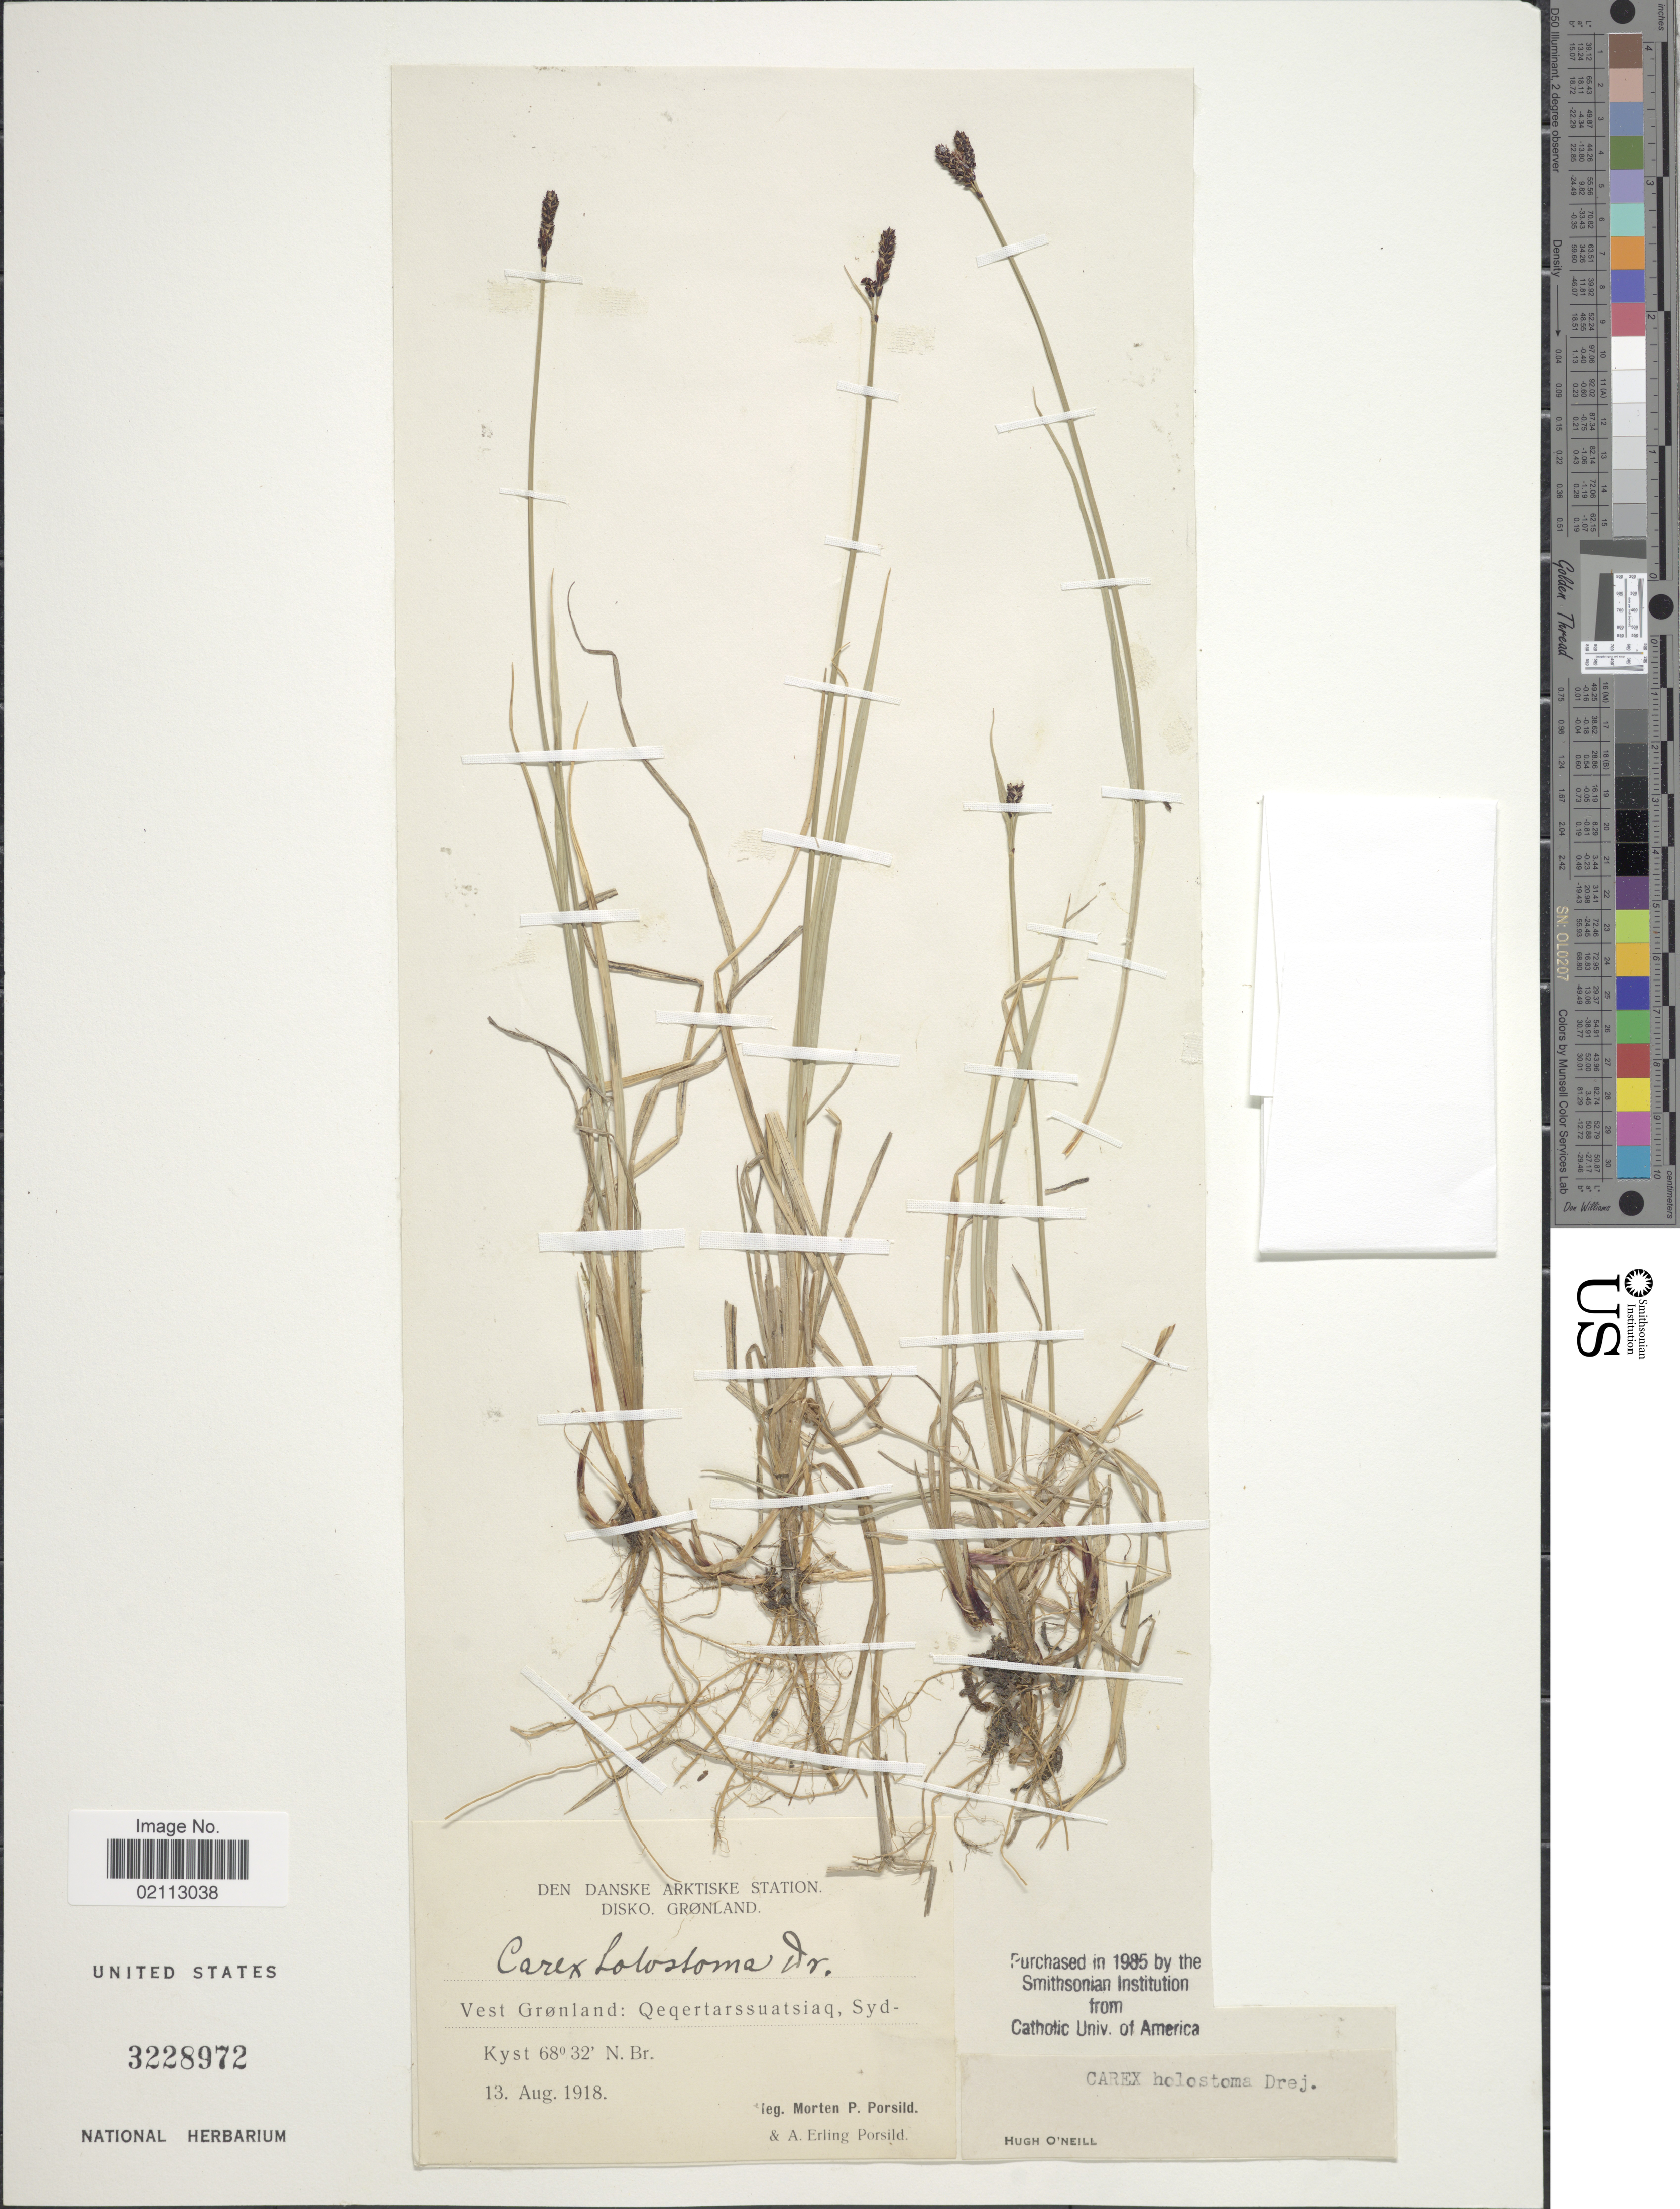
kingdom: Plantae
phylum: Tracheophyta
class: Liliopsida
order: Poales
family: Cyperaceae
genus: Carex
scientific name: Carex holostoma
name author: Drejer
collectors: M. P. Porsild & A. E. Porsild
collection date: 1918-08-13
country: Greenland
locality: Den Danske Arktiske Station. Disko, Gronland. Vest Gronland: Qeqertarssuatsiaq, Syd-Kyst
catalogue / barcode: US 3228972